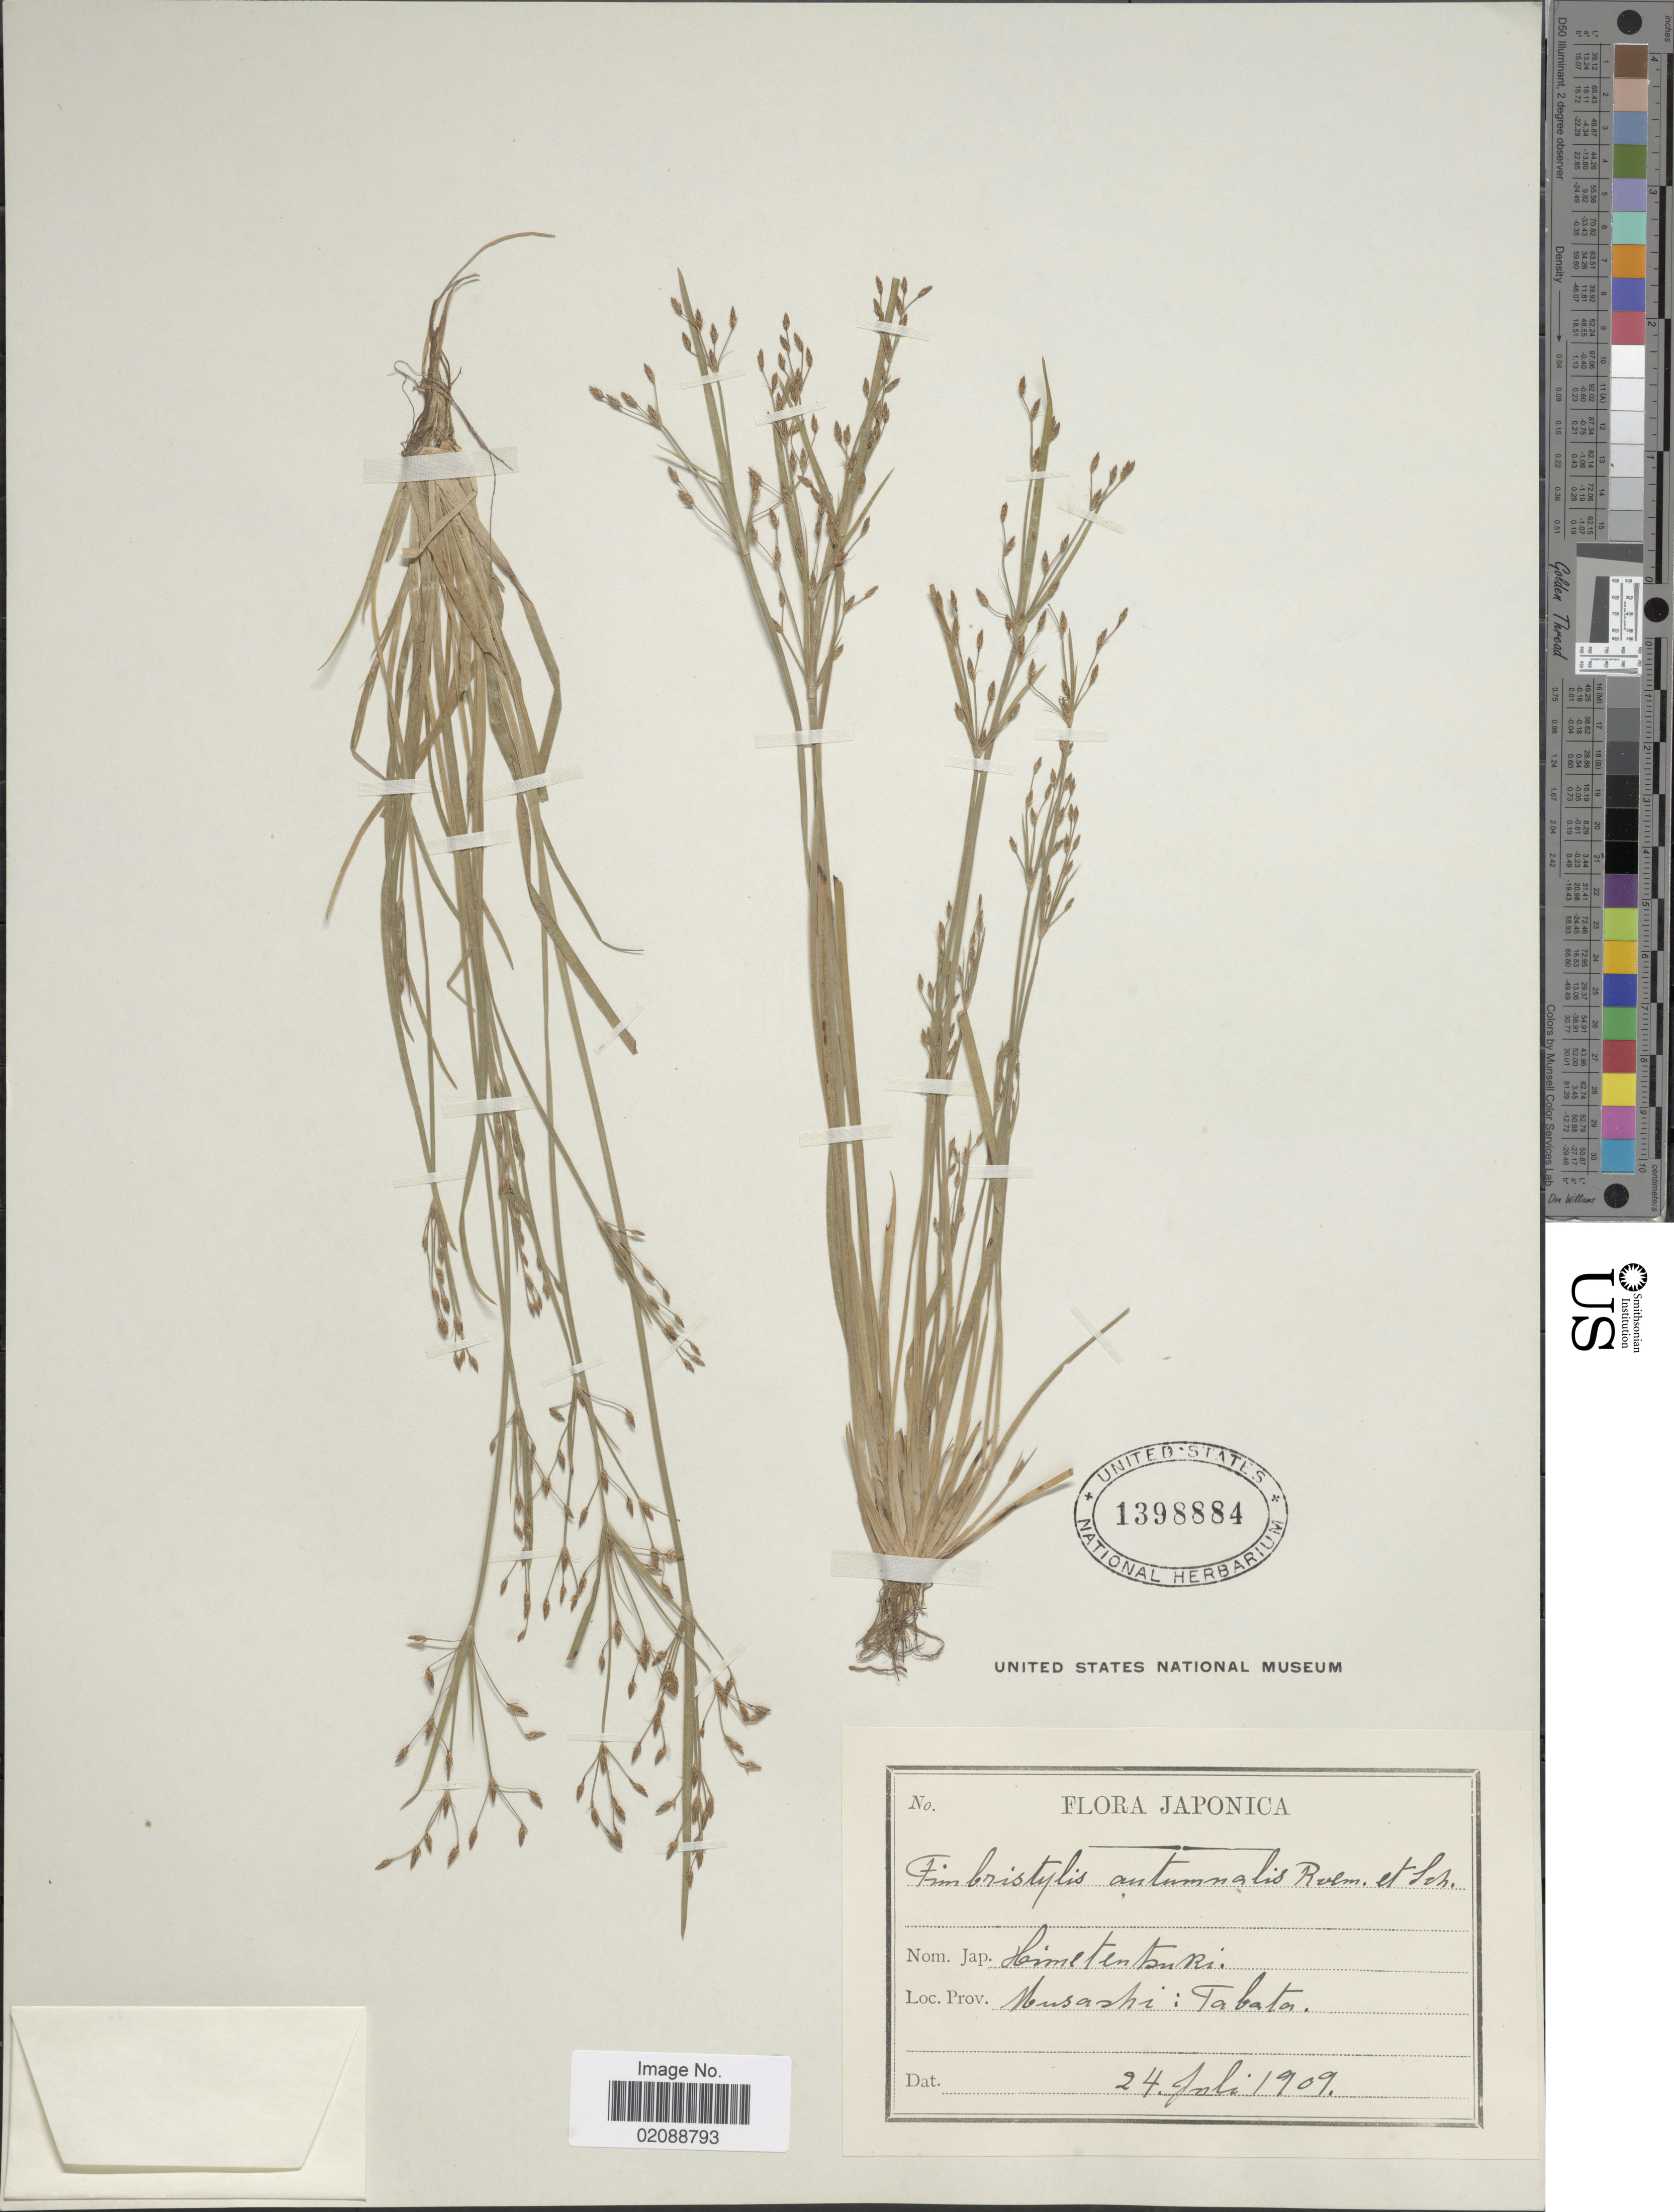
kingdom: Plantae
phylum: Tracheophyta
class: Liliopsida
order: Poales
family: Cyperaceae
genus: Fimbristylis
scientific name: Fimbristylis autumnalis (L.) Roem. & Schult.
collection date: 1909-07-24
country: Japan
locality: Musashi: Tabata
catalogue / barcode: US 1398884